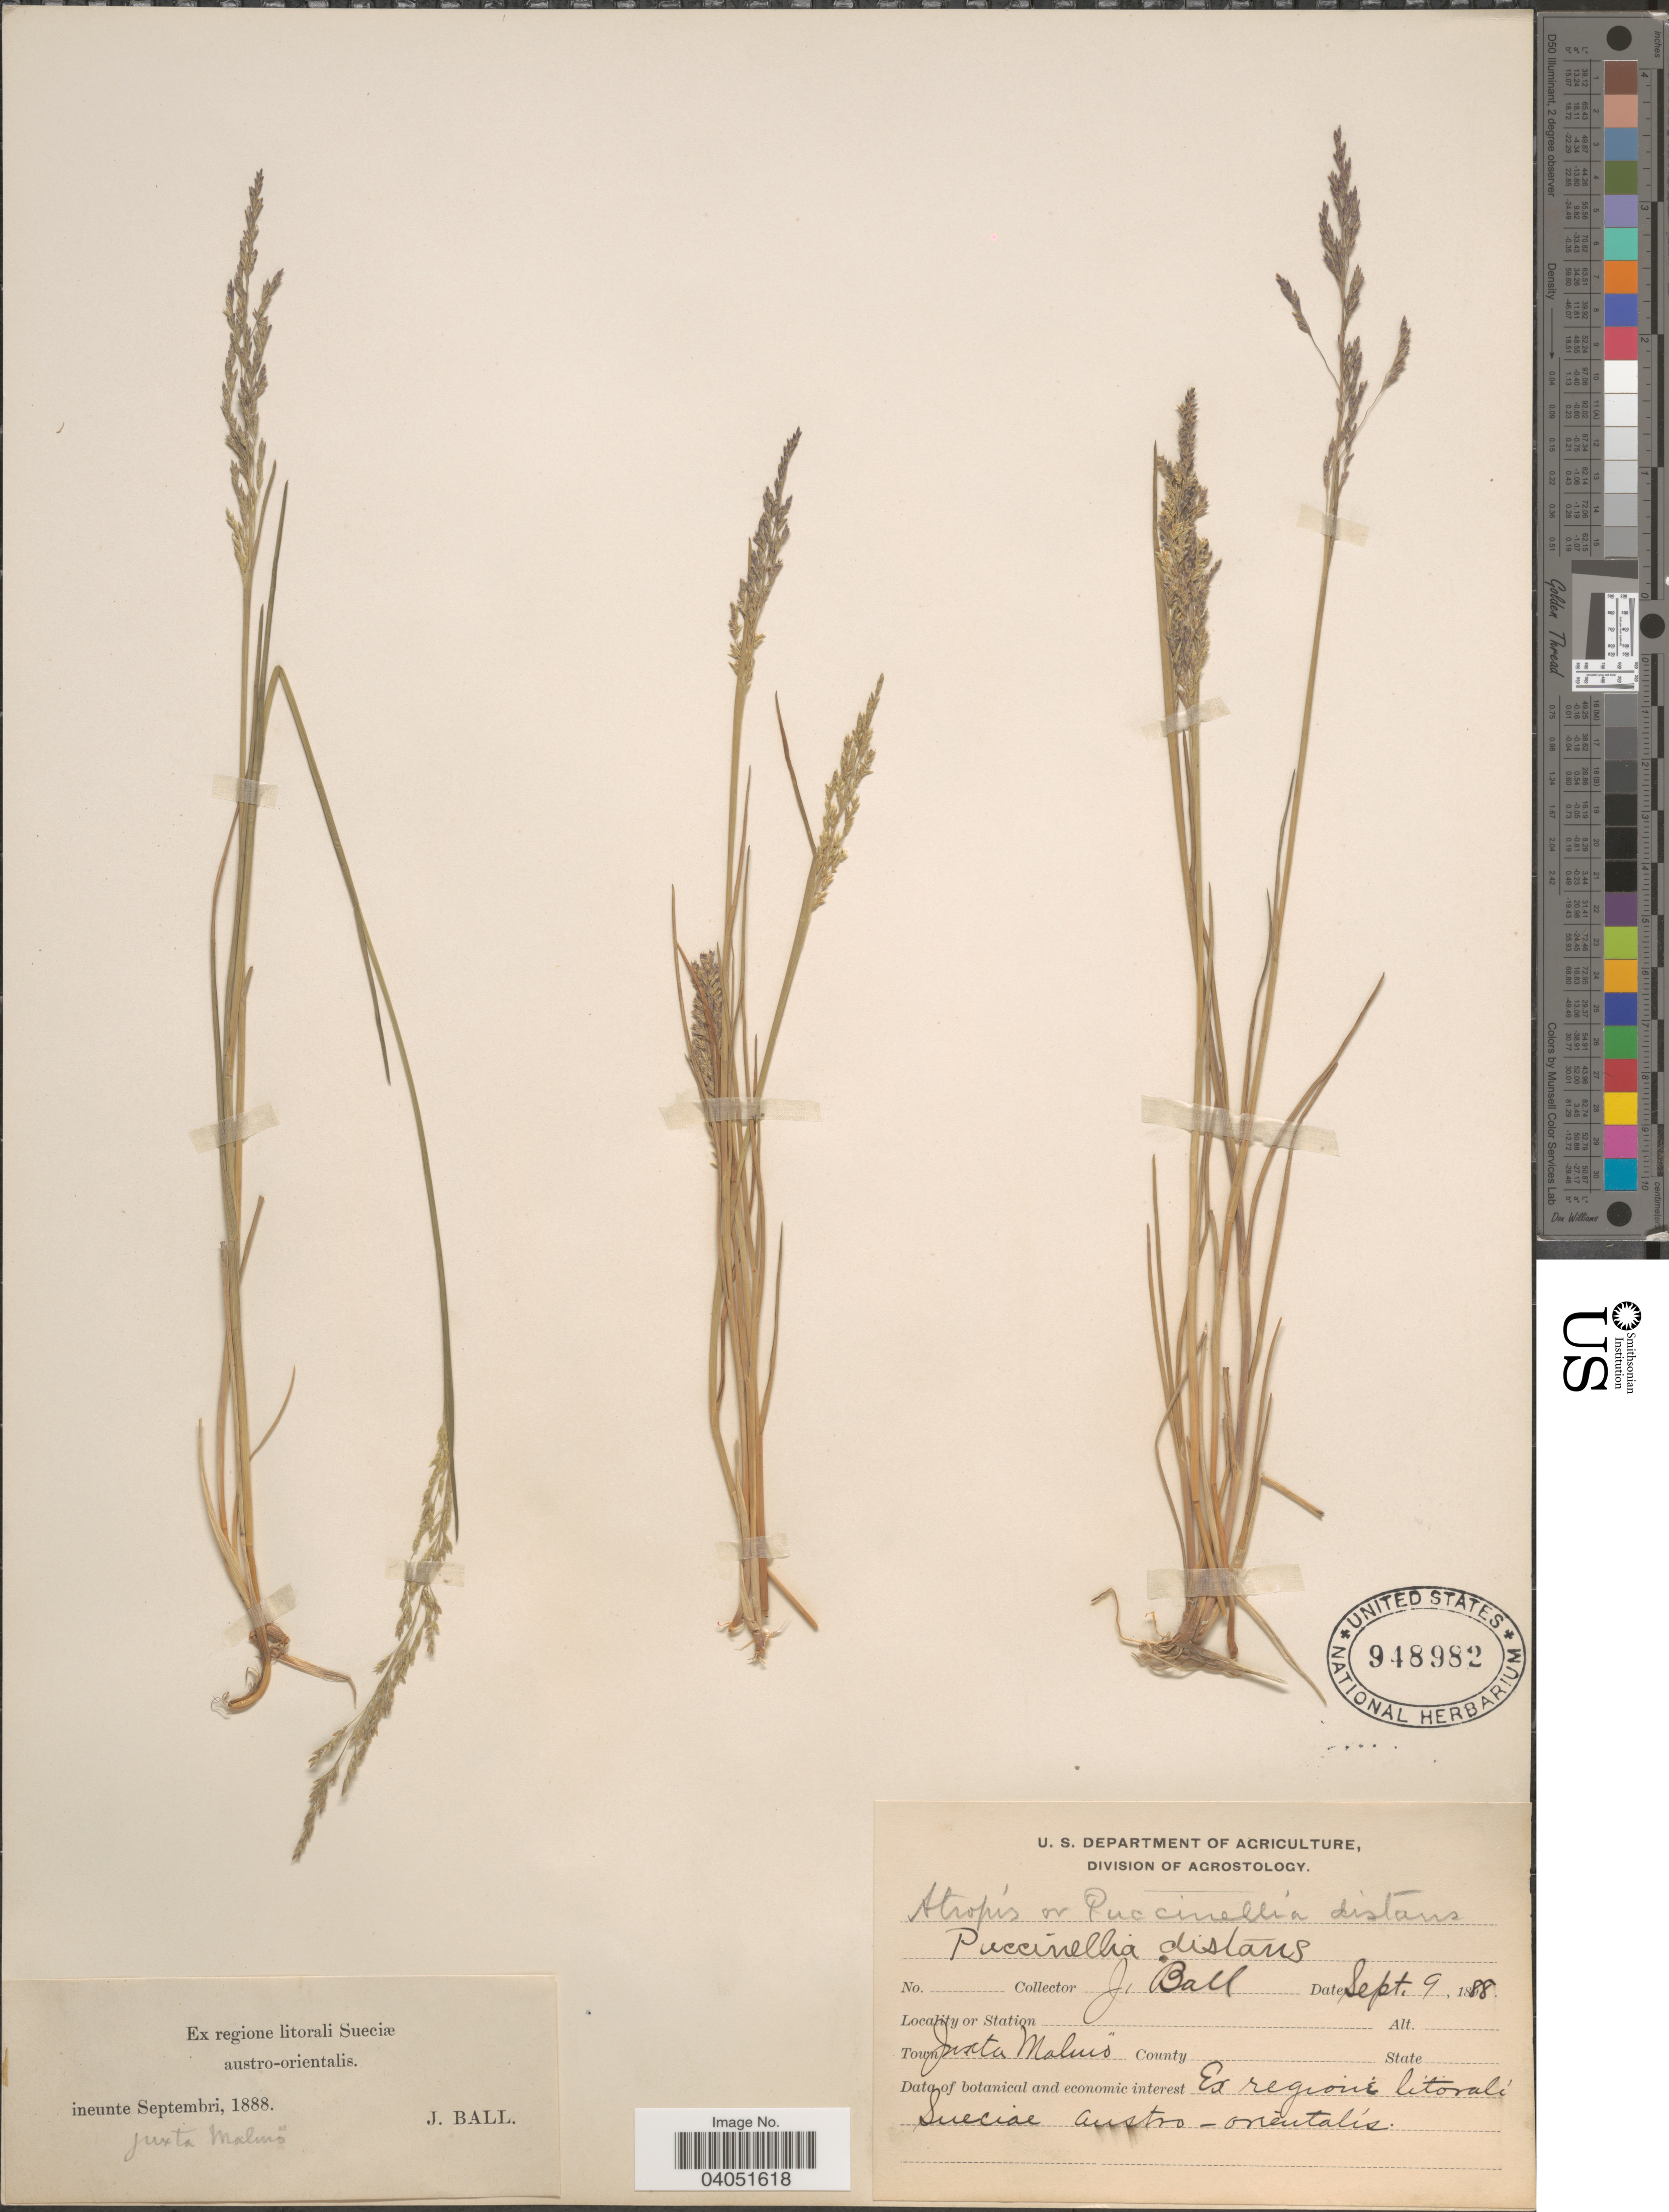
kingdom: Plantae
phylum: Tracheophyta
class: Liliopsida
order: Poales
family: Poaceae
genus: Puccinellia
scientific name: Puccinellia distans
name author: (Jacq.) Parl.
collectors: J. Ball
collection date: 1888-09-09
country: Sweden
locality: Town Juxta Malmo. Ex regione litorali Sueciæ austro-orientalis.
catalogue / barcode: US 948982